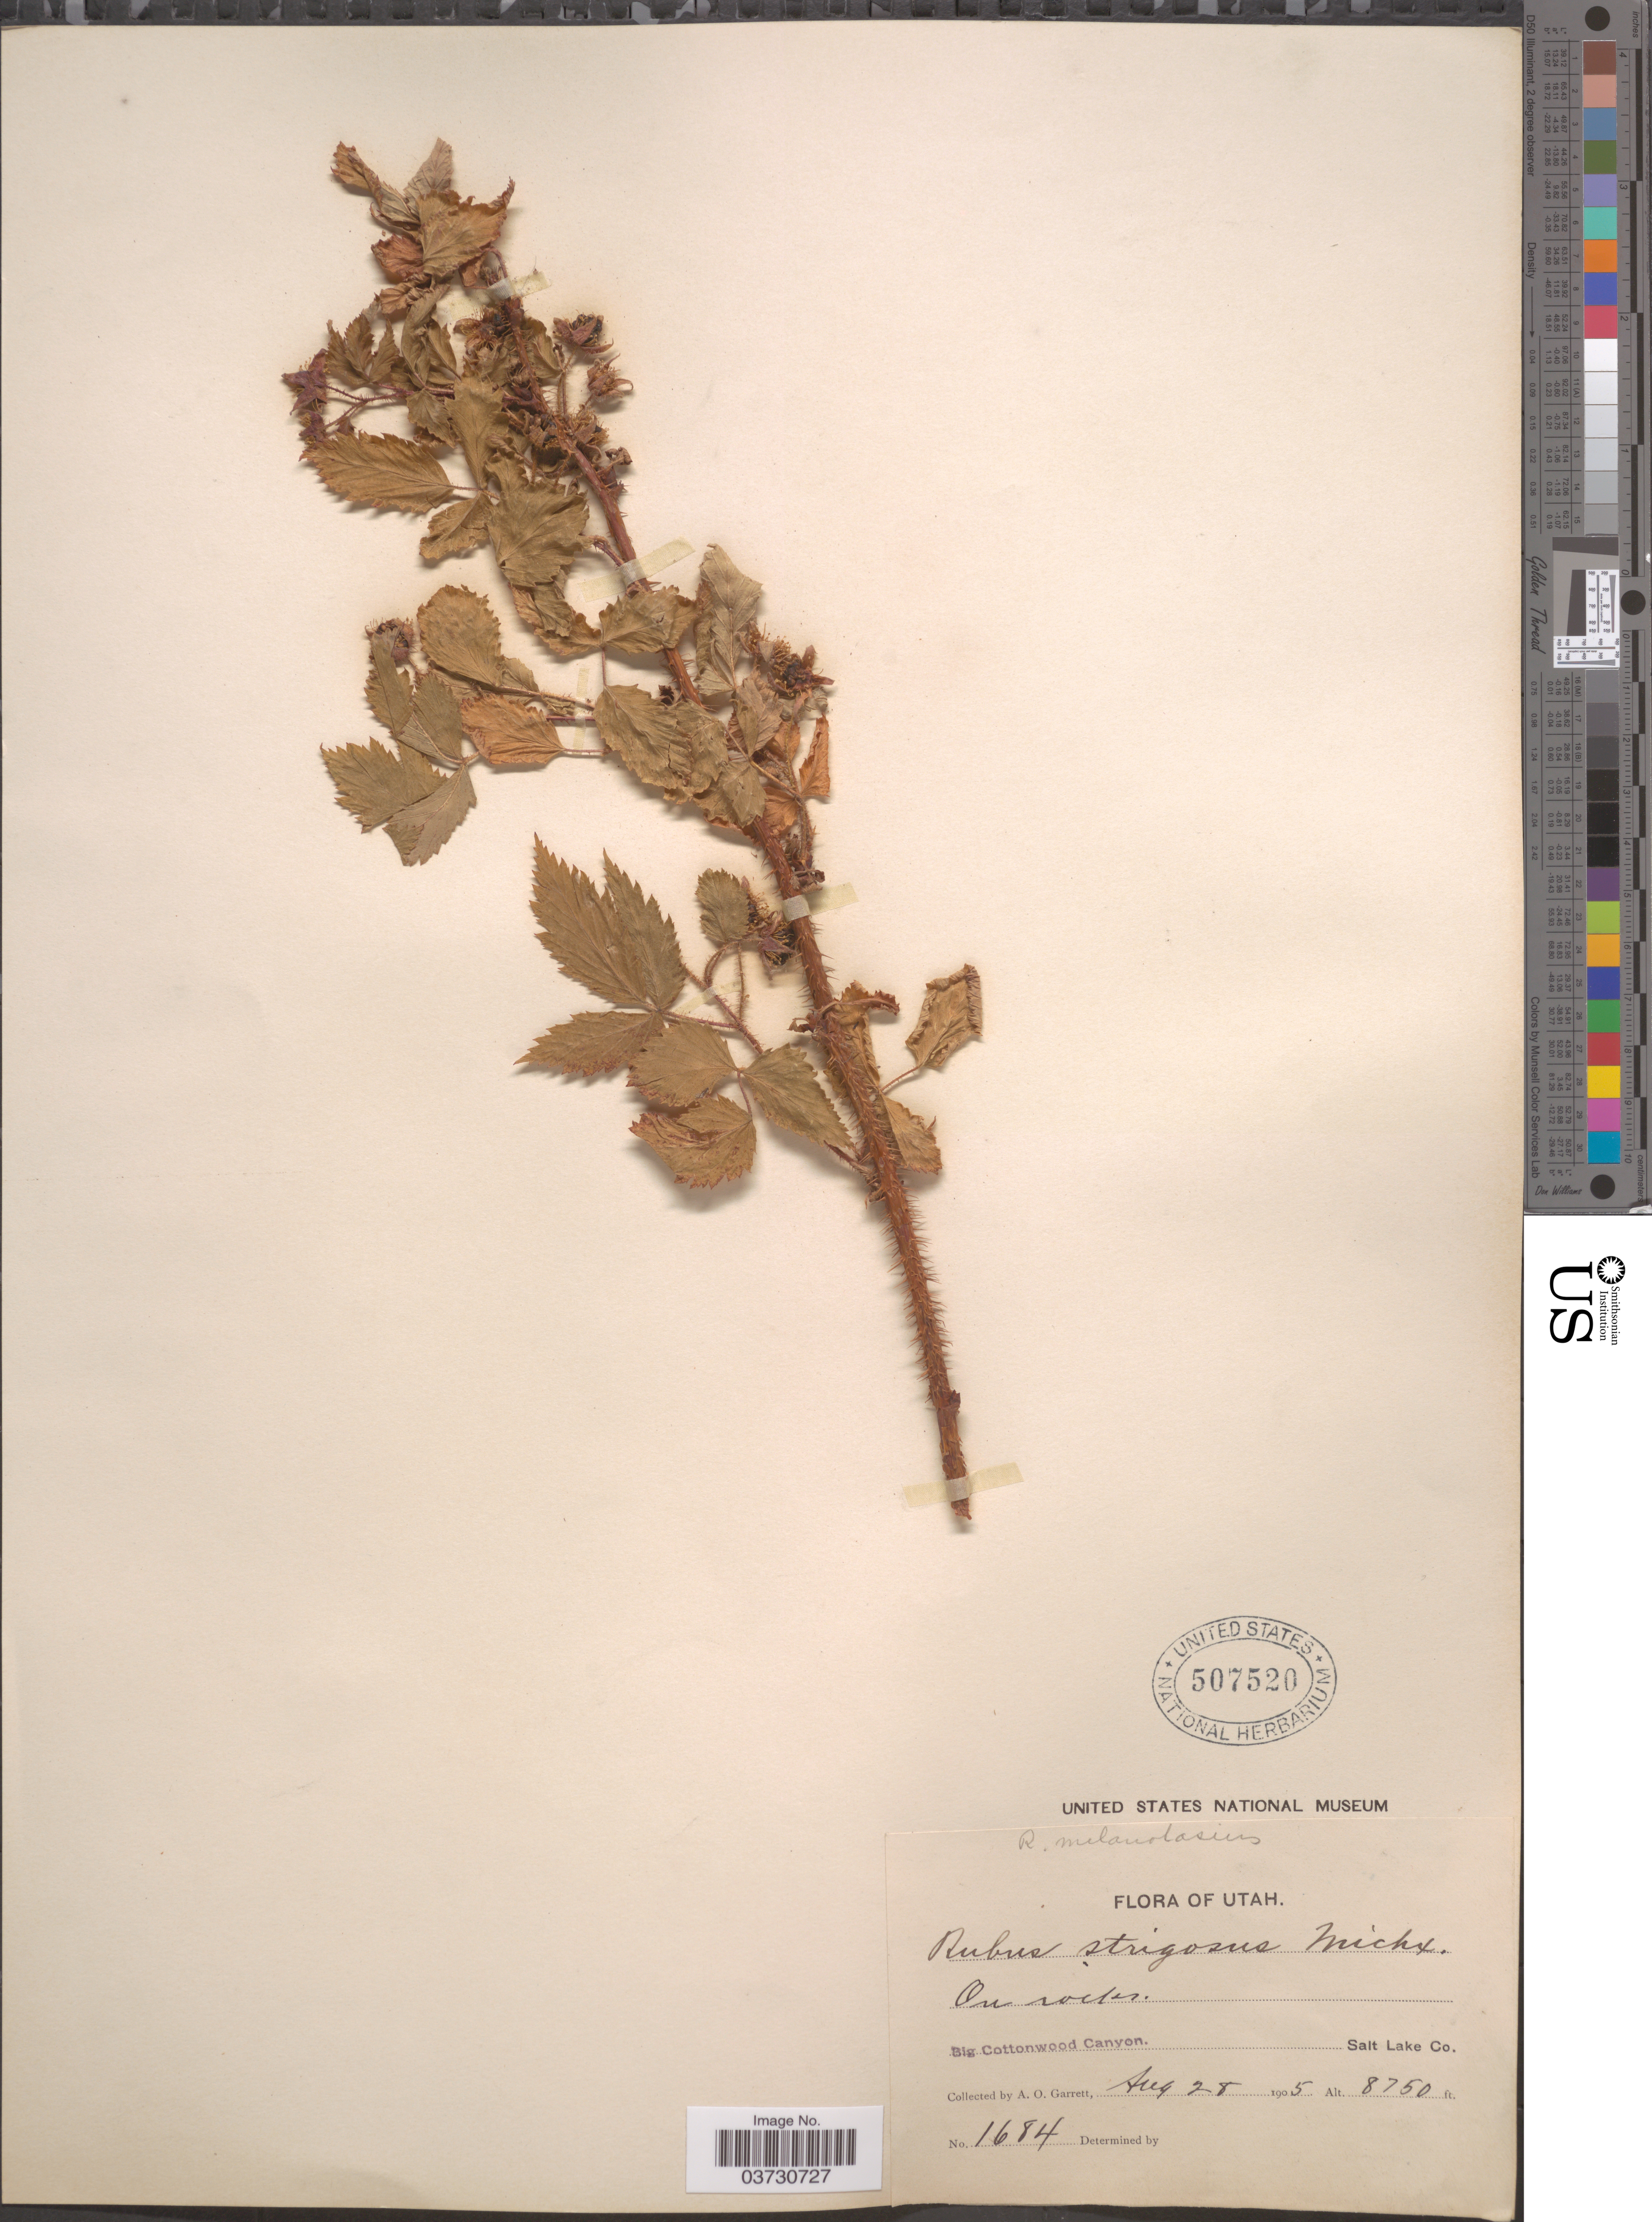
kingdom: Plantae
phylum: Tracheophyta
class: Magnoliopsida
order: Rosales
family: Rosaceae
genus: Rubus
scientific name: Rubus melanolasius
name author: Dieck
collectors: A. O. Garrett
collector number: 1684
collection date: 1905-08-28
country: United States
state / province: Utah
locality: Big Cottonwood Canyon. Salt Lake Co.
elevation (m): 2667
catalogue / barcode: US 507520